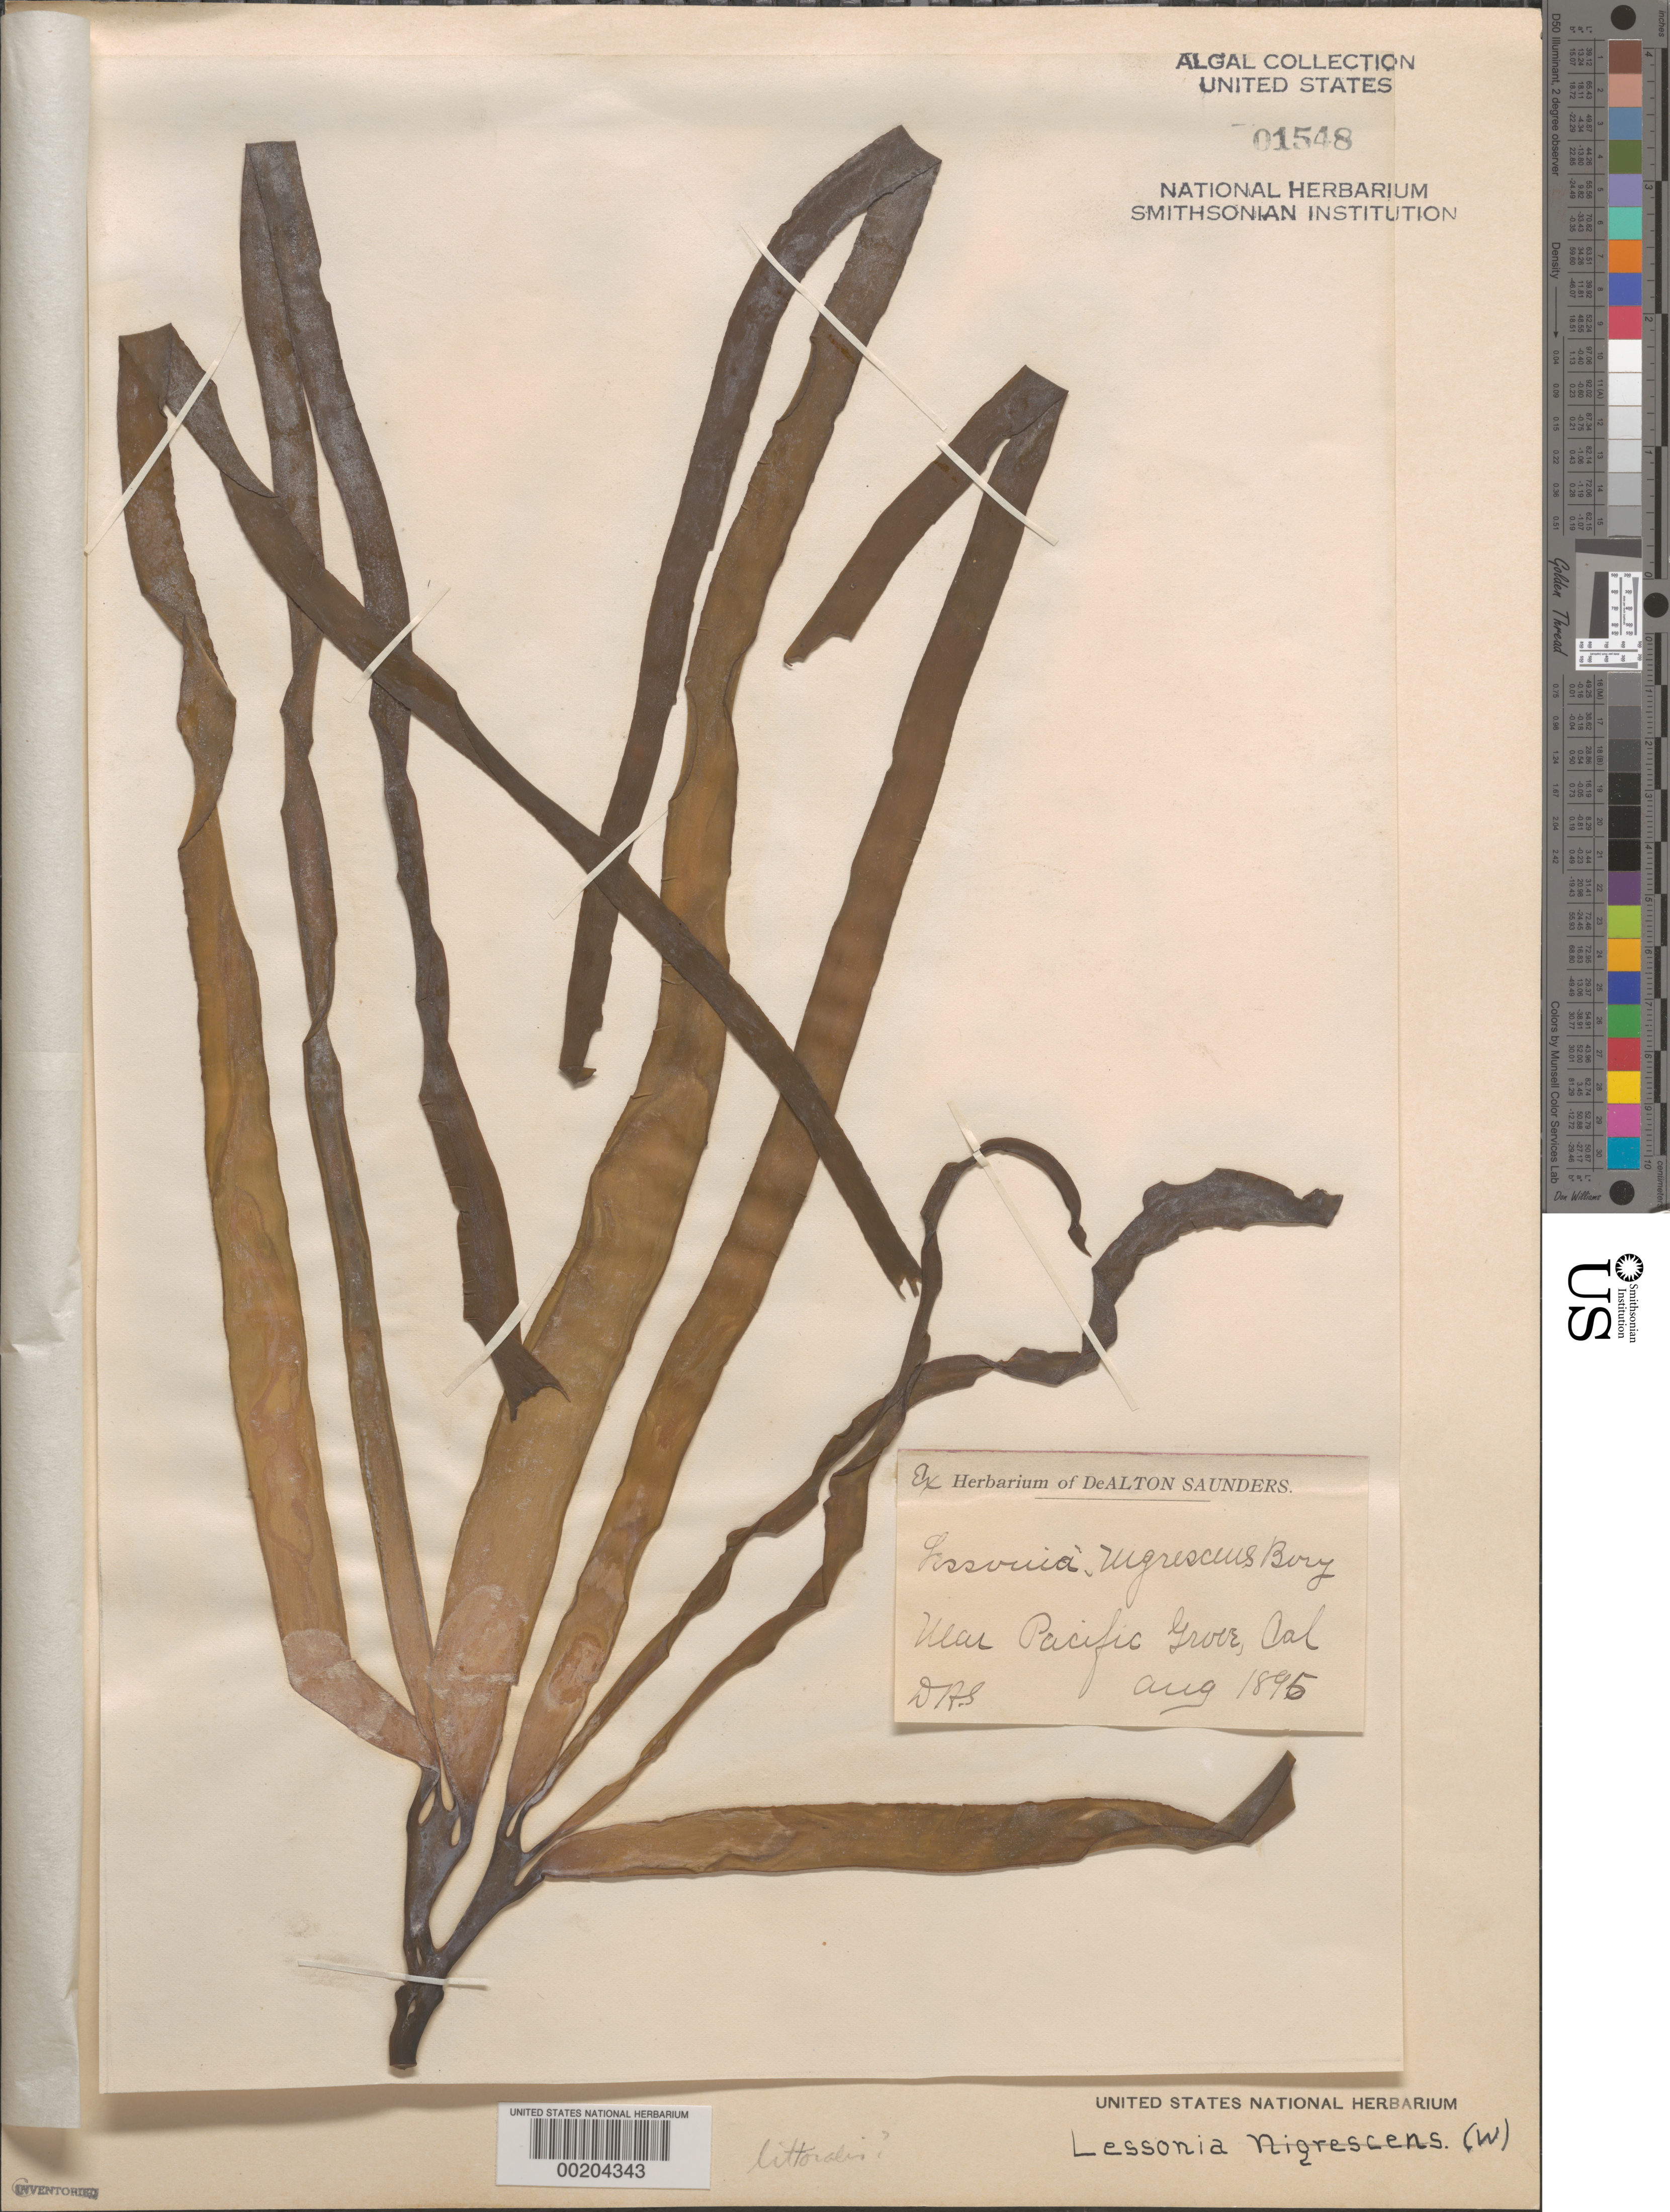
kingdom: Chromista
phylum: Ochrophyta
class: Phaeophyceae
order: Laminariales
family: Alariaceae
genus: Lessoniopsis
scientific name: Lessoniopsis littoralis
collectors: D. Saunders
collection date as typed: Aug 1895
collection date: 1895-08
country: United States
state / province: California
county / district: Monterey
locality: Near Pacific Grove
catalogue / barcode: US 1548